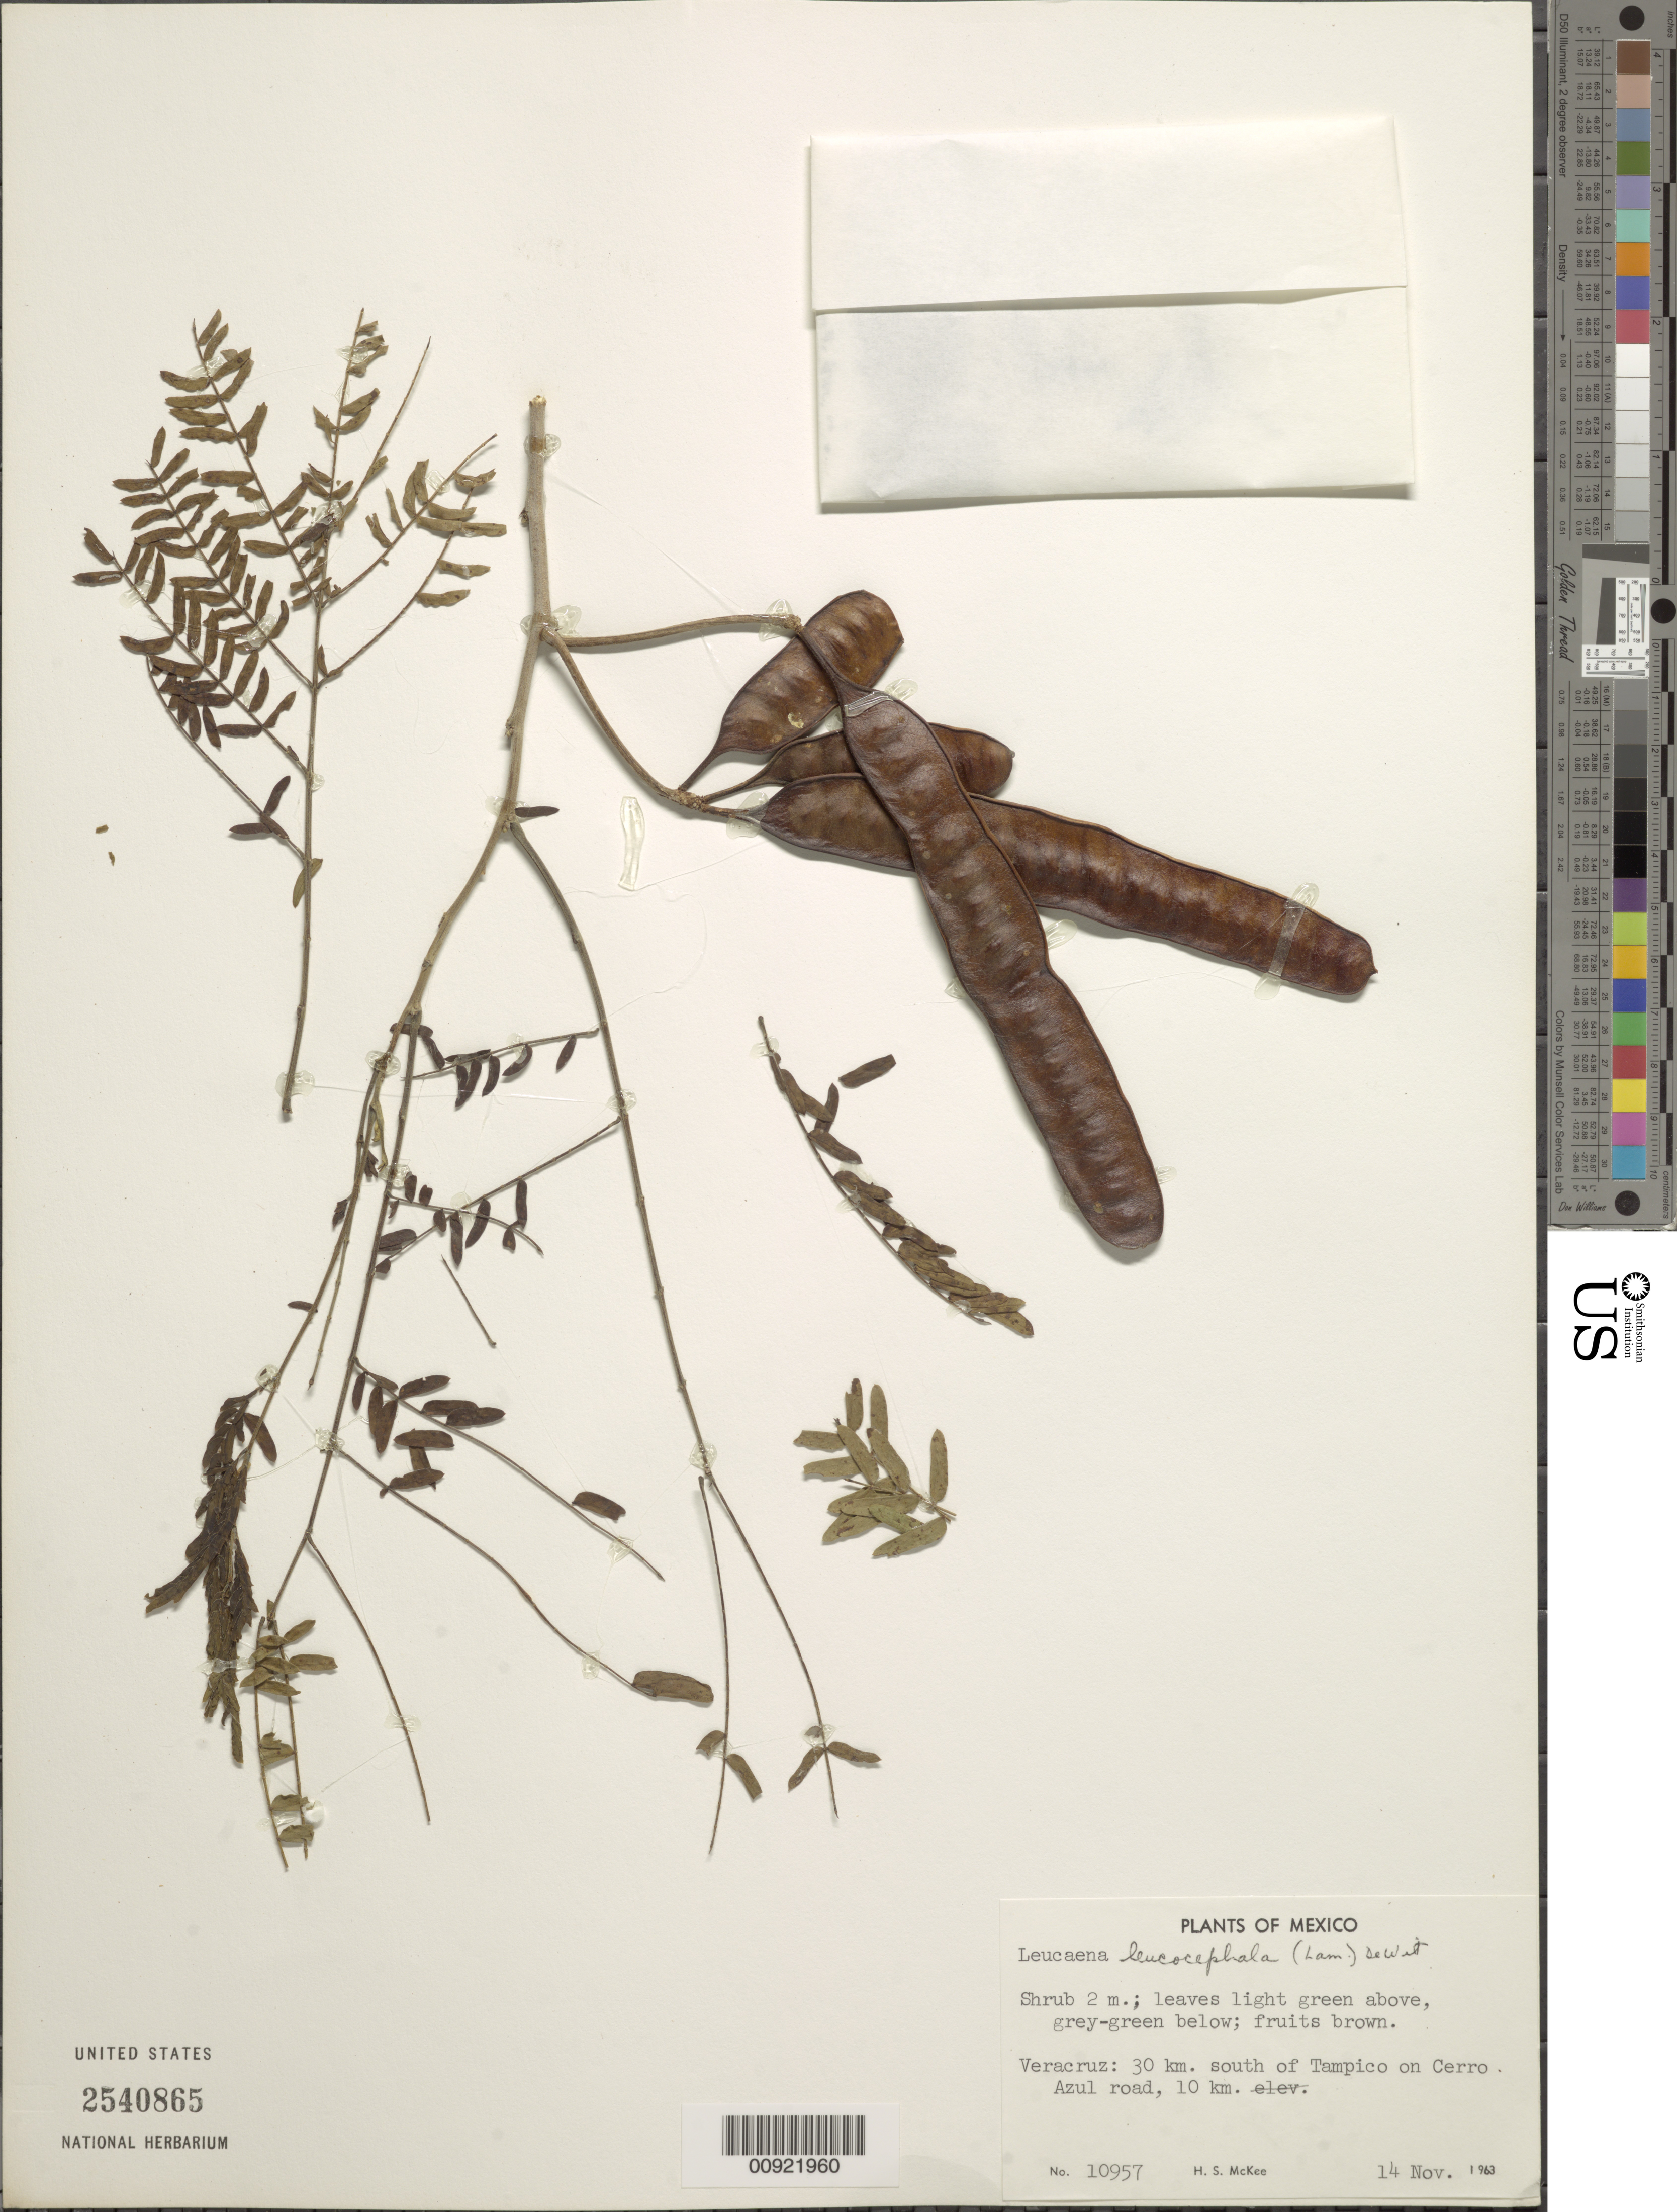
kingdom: Plantae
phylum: Tracheophyta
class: Magnoliopsida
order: Fabales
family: Fabaceae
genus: Leucaena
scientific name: Leucaena leucocephala subsp. leucocephala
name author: (Lam.) de Wit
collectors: H. S. McKee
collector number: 10957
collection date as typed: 14 Nov 1963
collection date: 1963-11-14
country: Mexico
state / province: Veracruz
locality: Veracruz: 30 km. south of Tampico on Cerro Azul road, 10 km.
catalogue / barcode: US 2540865